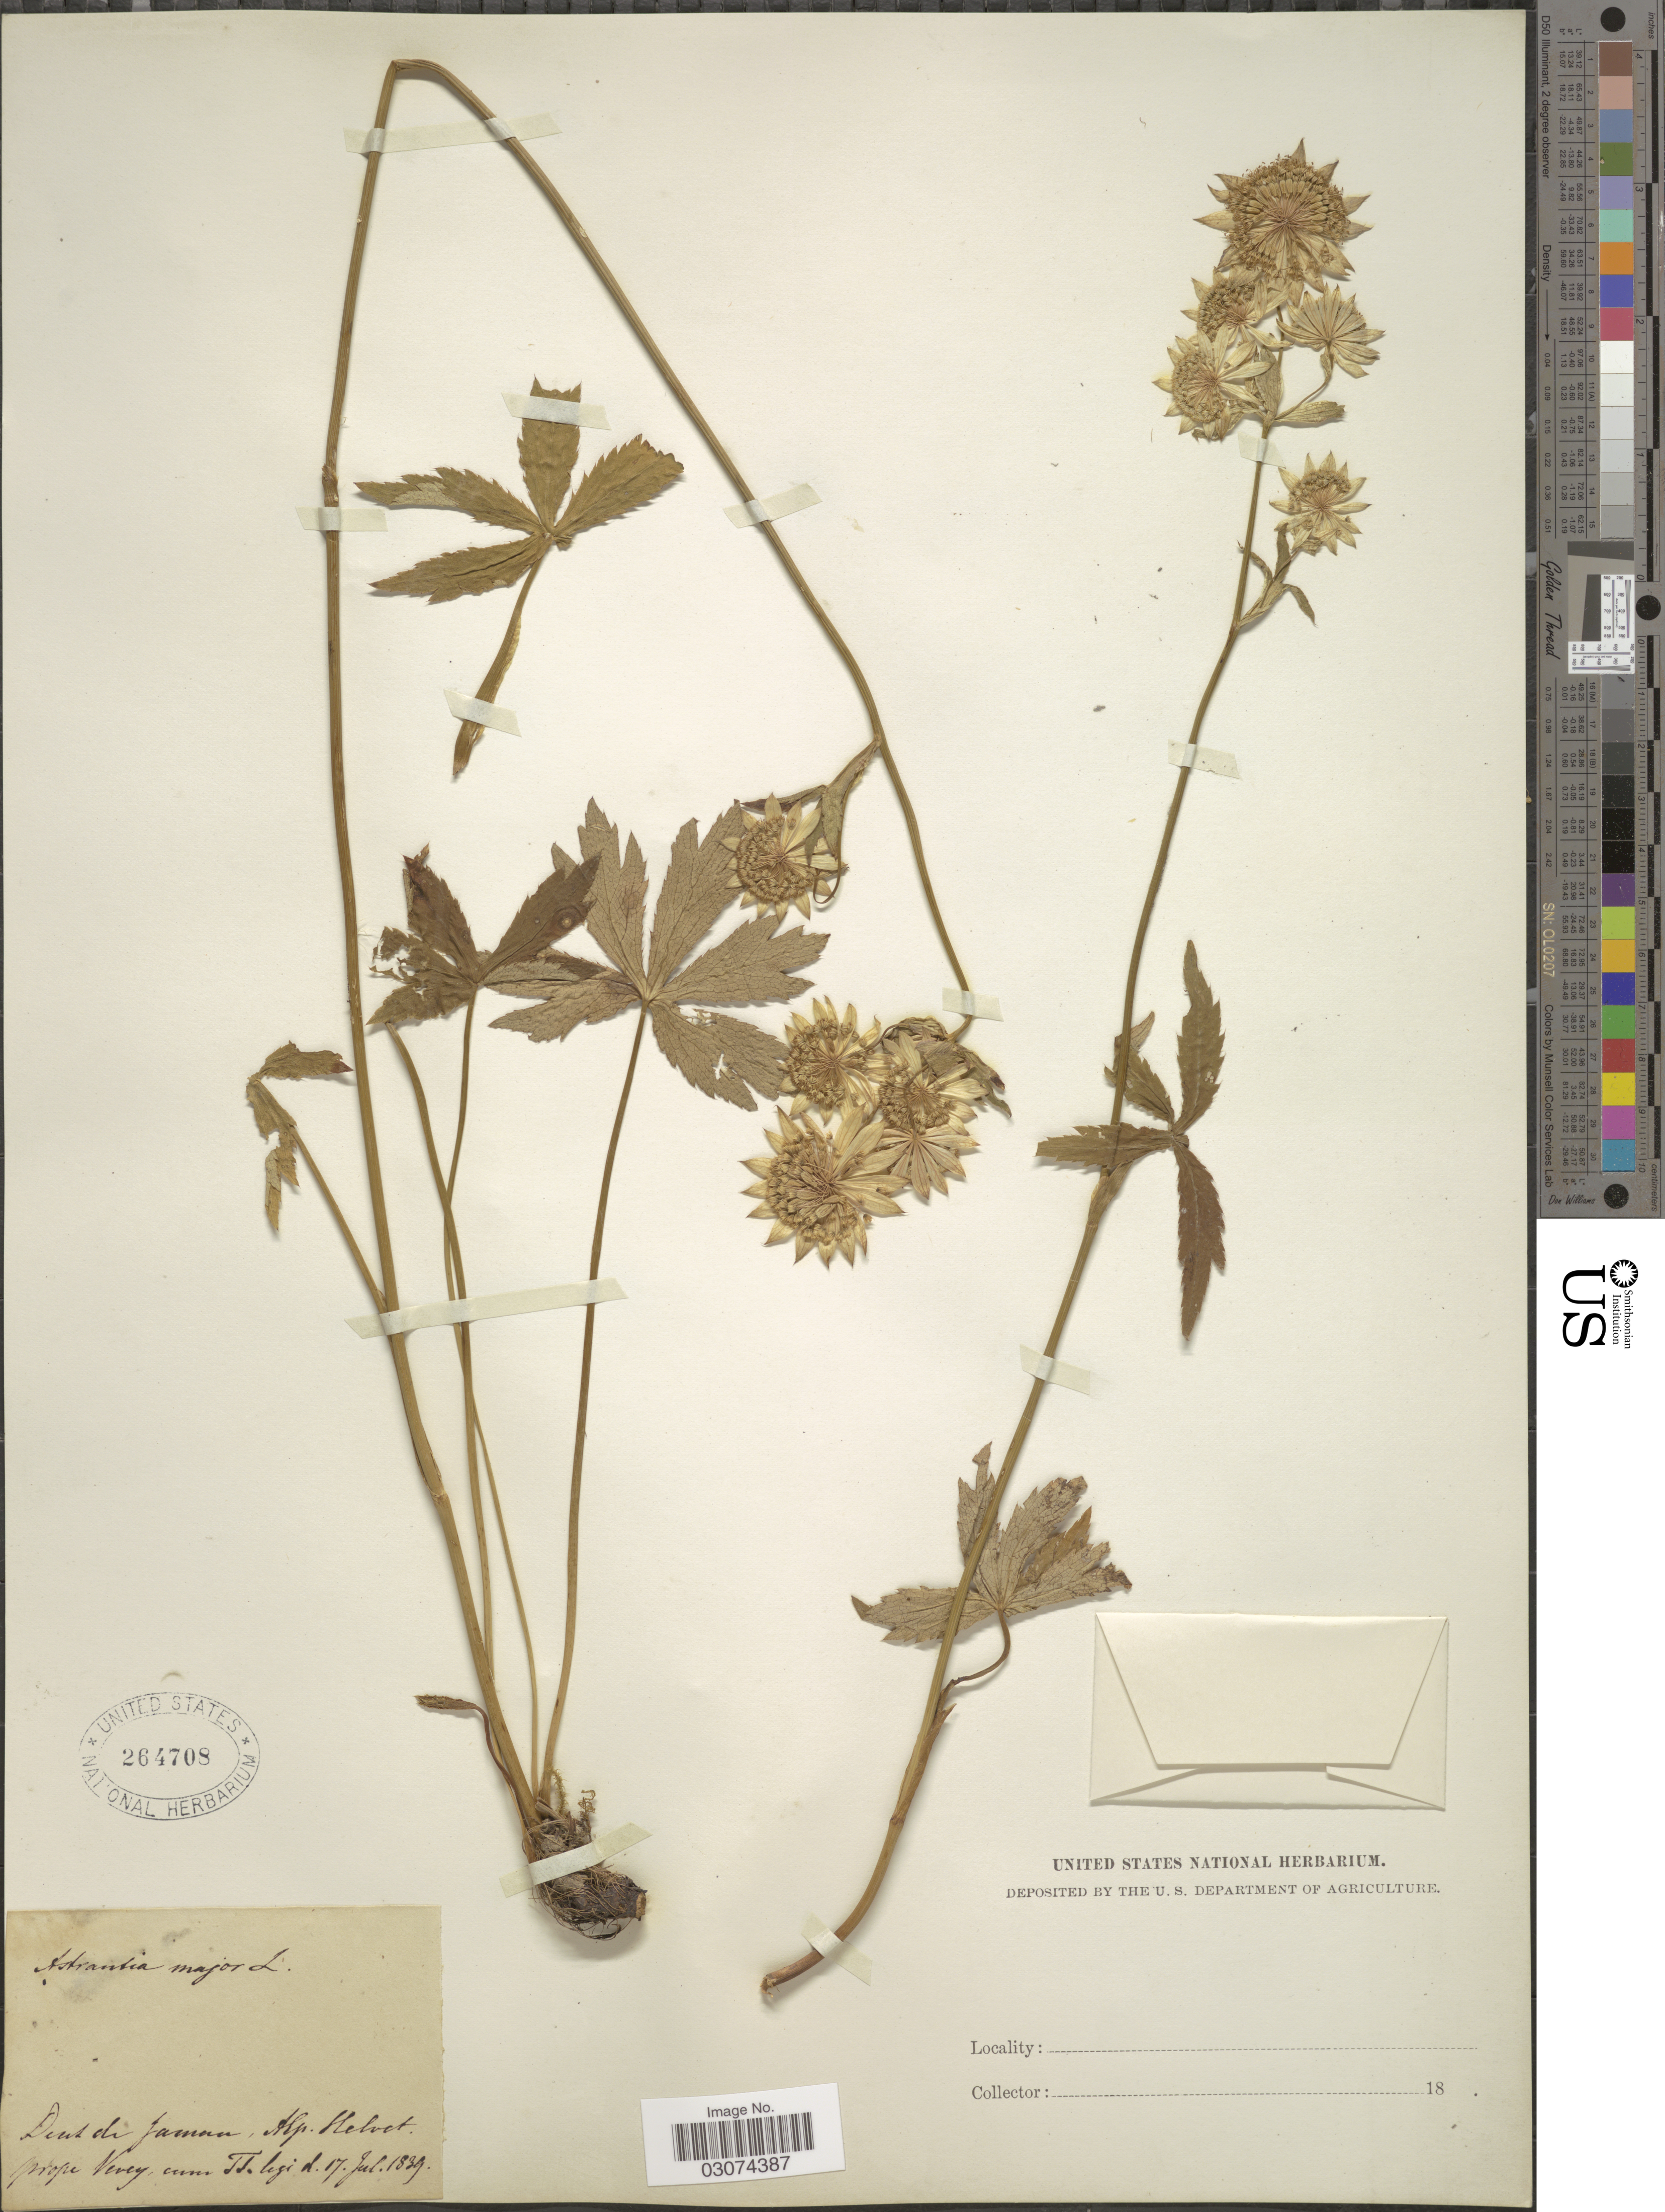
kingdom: Plantae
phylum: Tracheophyta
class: Magnoliopsida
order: Apiales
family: Apiaceae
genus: Astrantia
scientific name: Astrantia major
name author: L.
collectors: ex herb. United States National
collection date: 1839-07-17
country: Switzerland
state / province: Vaud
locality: Dent de Jaman, Alp. Helvet. prope Vevey.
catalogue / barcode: US 264708